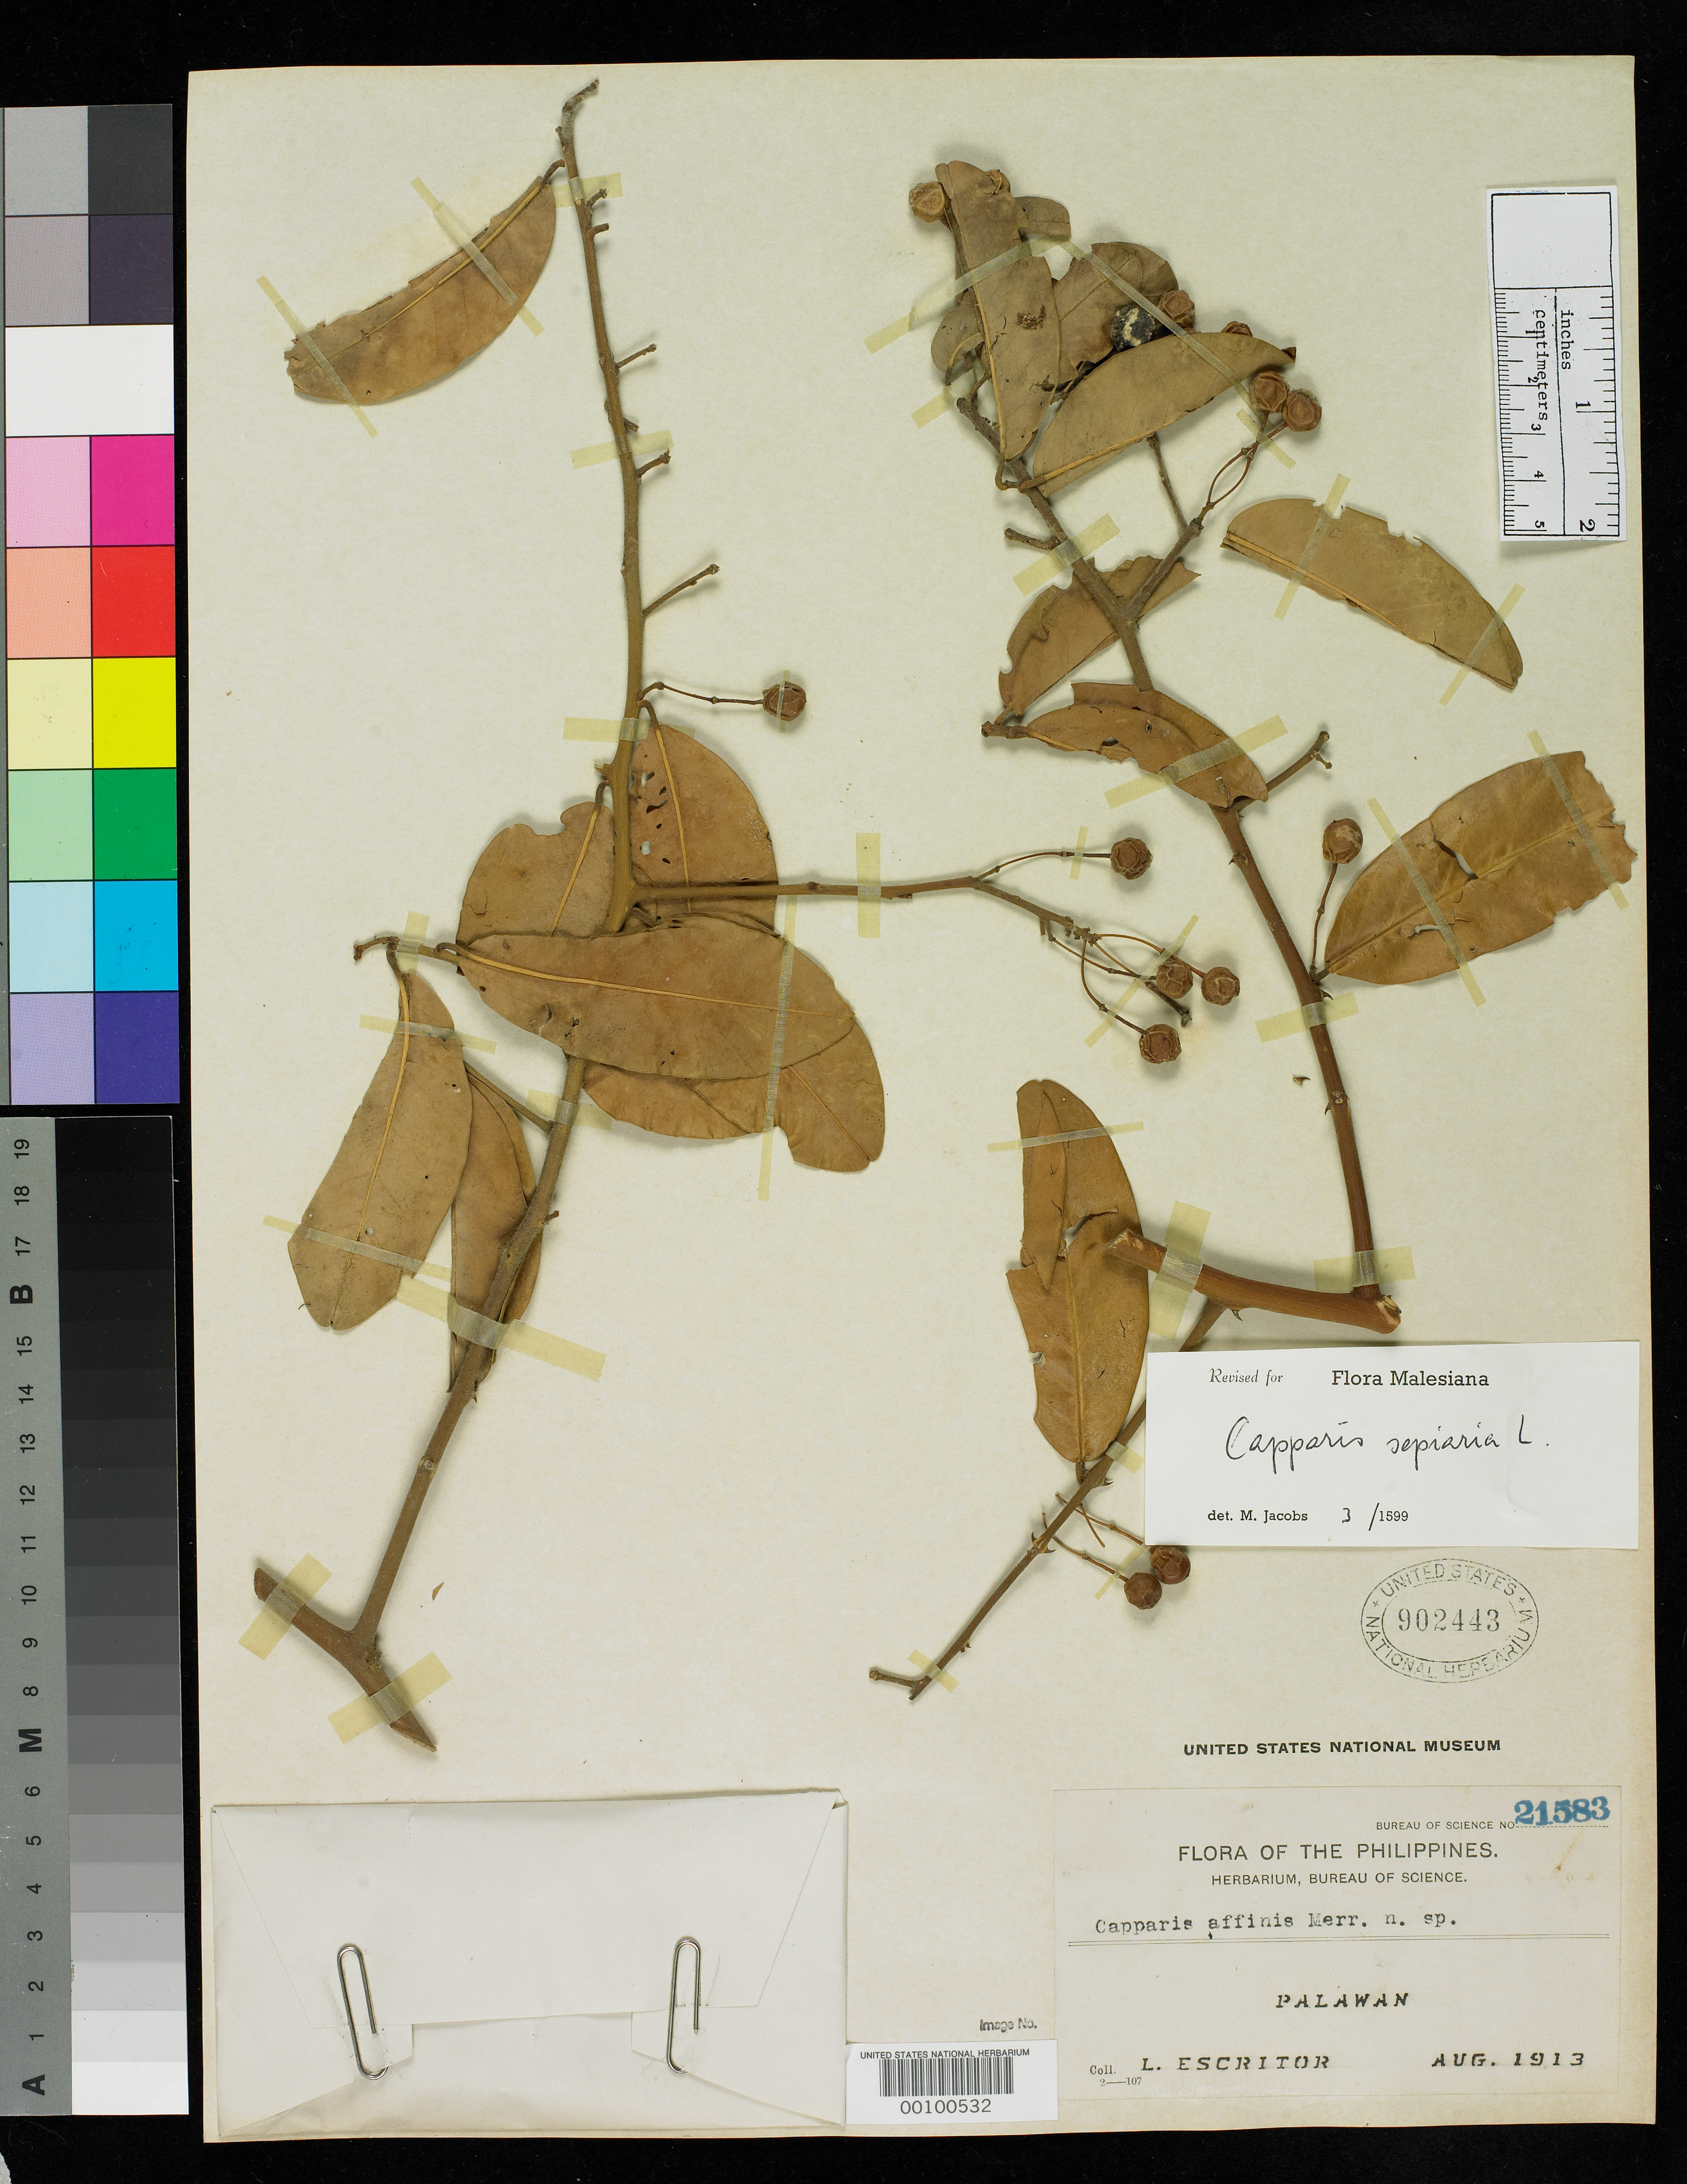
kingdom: Plantae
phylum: Tracheophyta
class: Magnoliopsida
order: Brassicales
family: Capparaceae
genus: Capparis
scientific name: Capparis affinis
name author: Merr.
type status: Isotype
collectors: L. Escritor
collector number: Bur. Sci. 21583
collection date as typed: Aug 1913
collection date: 1913-08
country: Philippines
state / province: Mimaropa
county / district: Palawan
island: Amicife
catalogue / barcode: US 902443